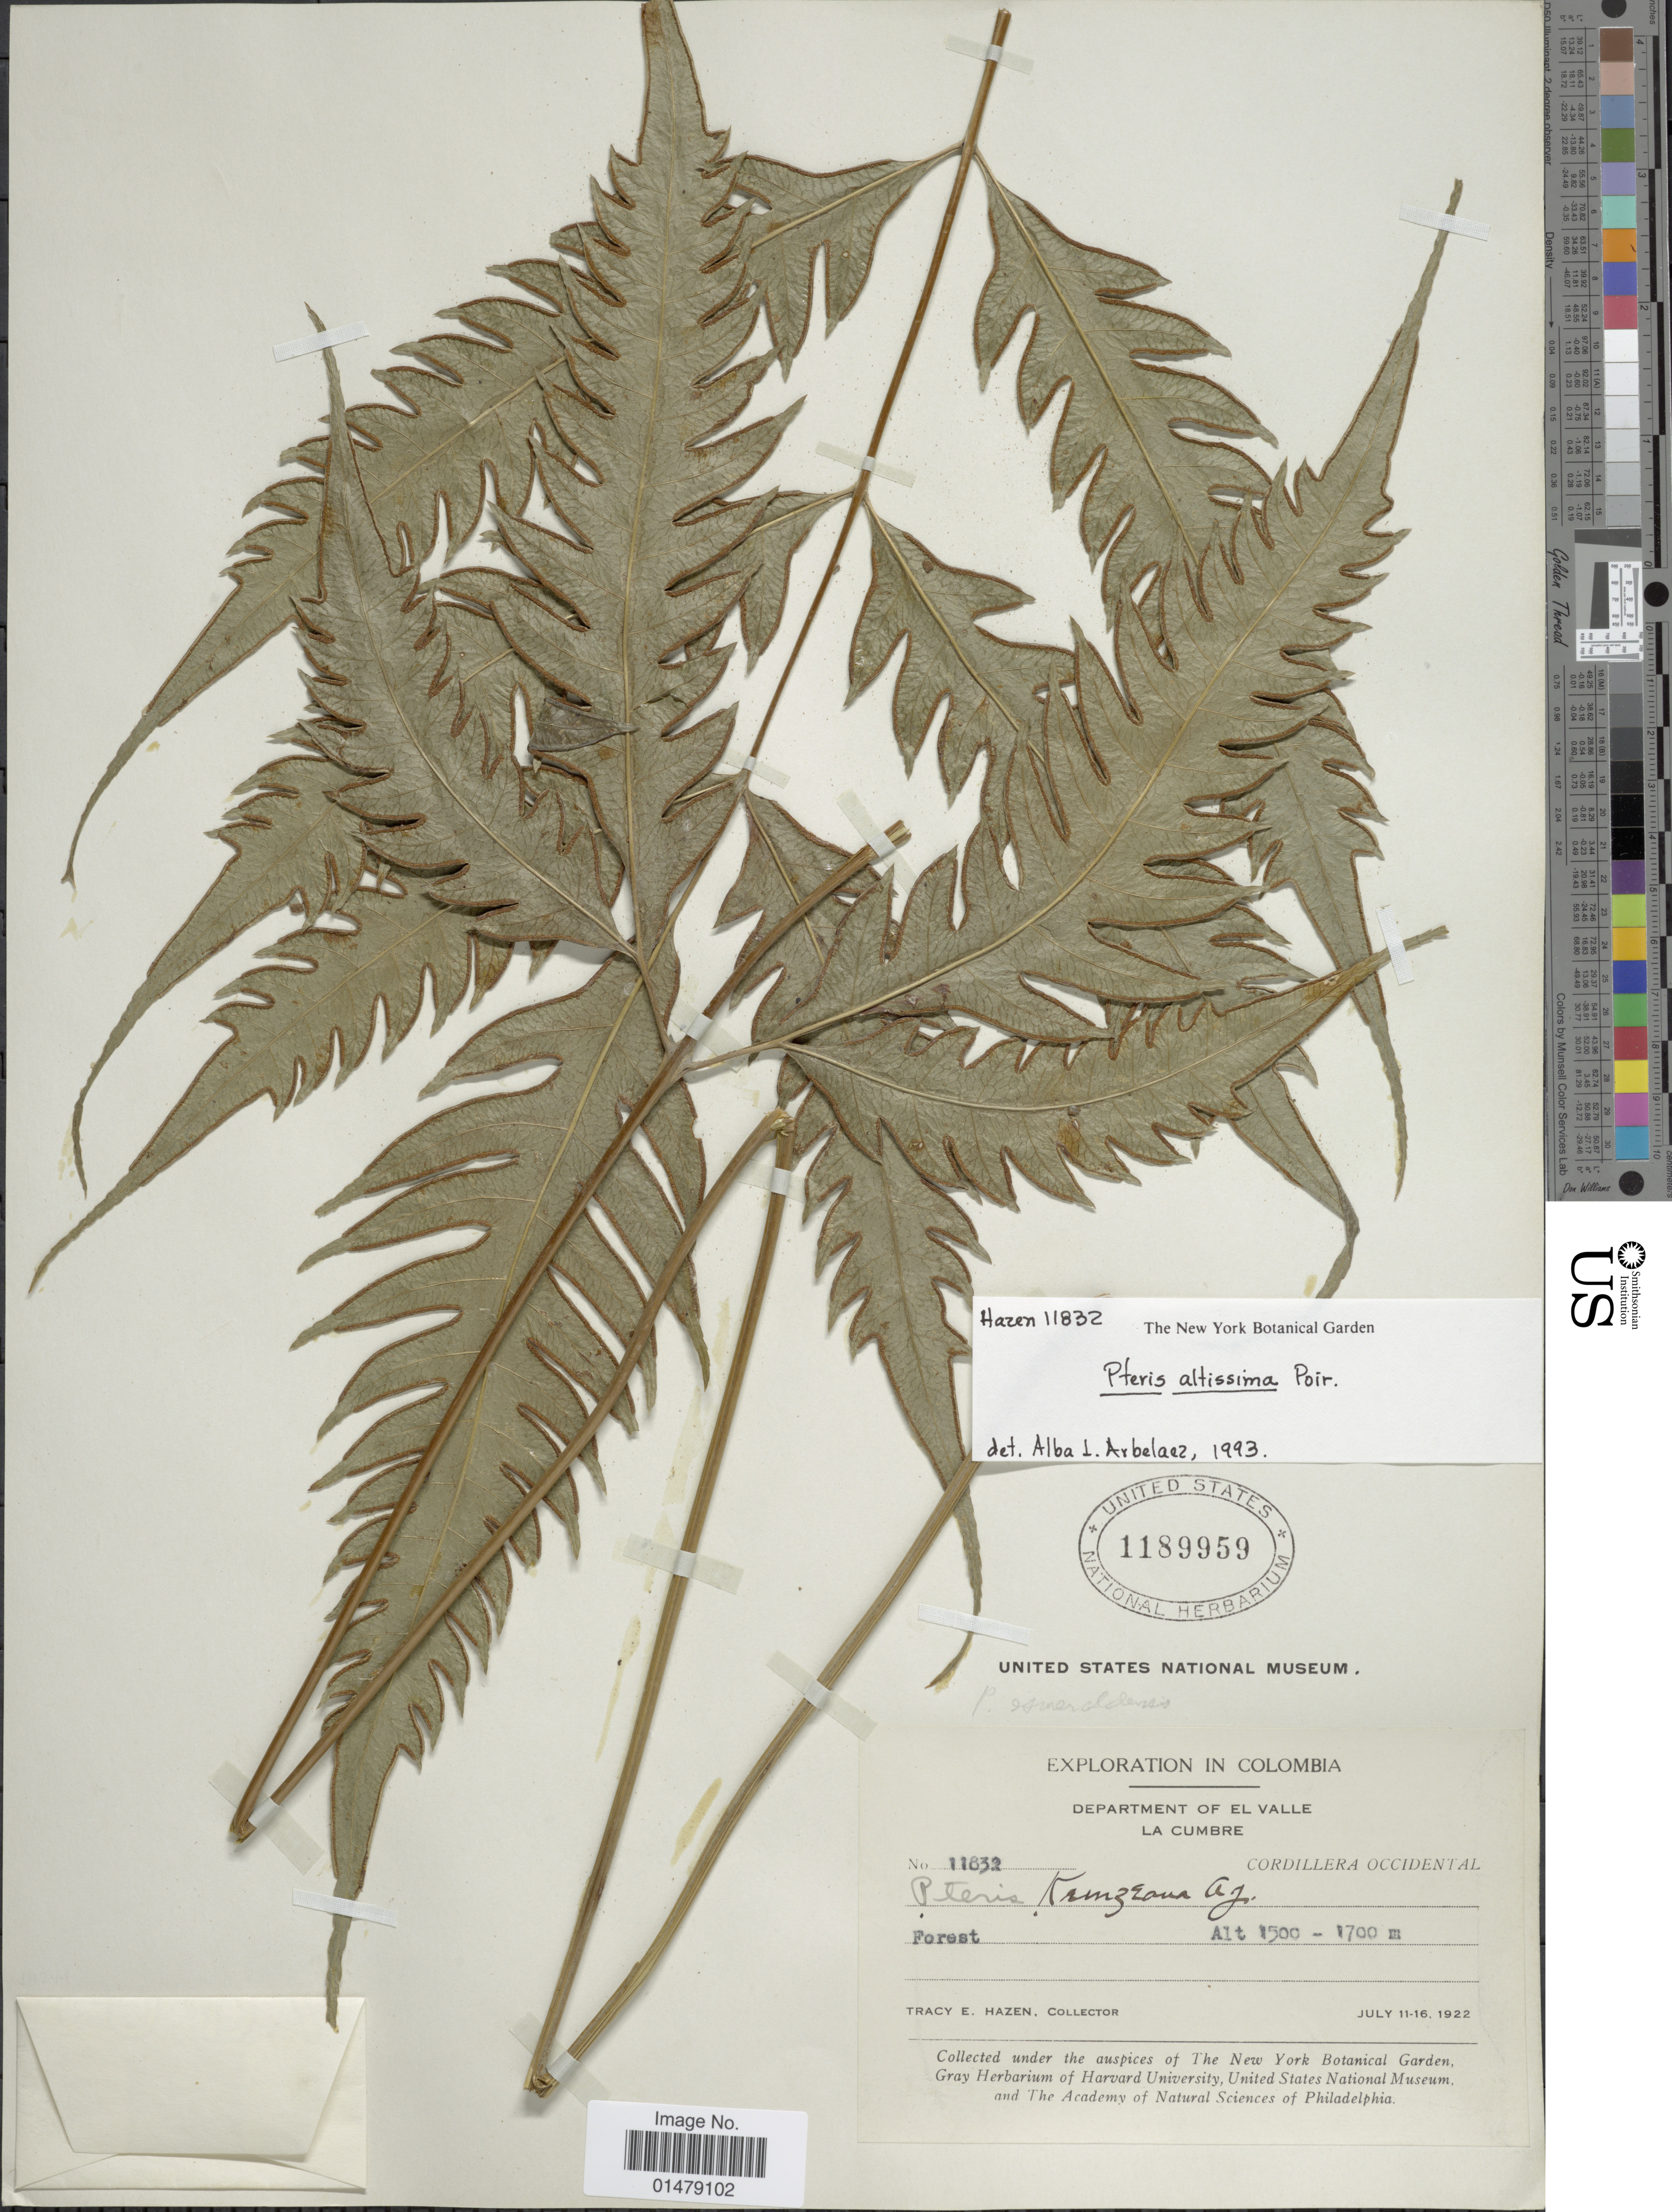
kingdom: Plantae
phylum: Tracheophyta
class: Polypodiopsida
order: Polypodiales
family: Pteridaceae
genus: Pteris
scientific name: Pteris altissima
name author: Poir.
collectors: T. E. Hazen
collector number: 11832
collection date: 1922-07-11/1922-07-16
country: Colombia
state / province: Valle del Cauca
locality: Department of El Valle. La Cumbre. Cordillera Occidental.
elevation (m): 1500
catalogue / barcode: US 1189959